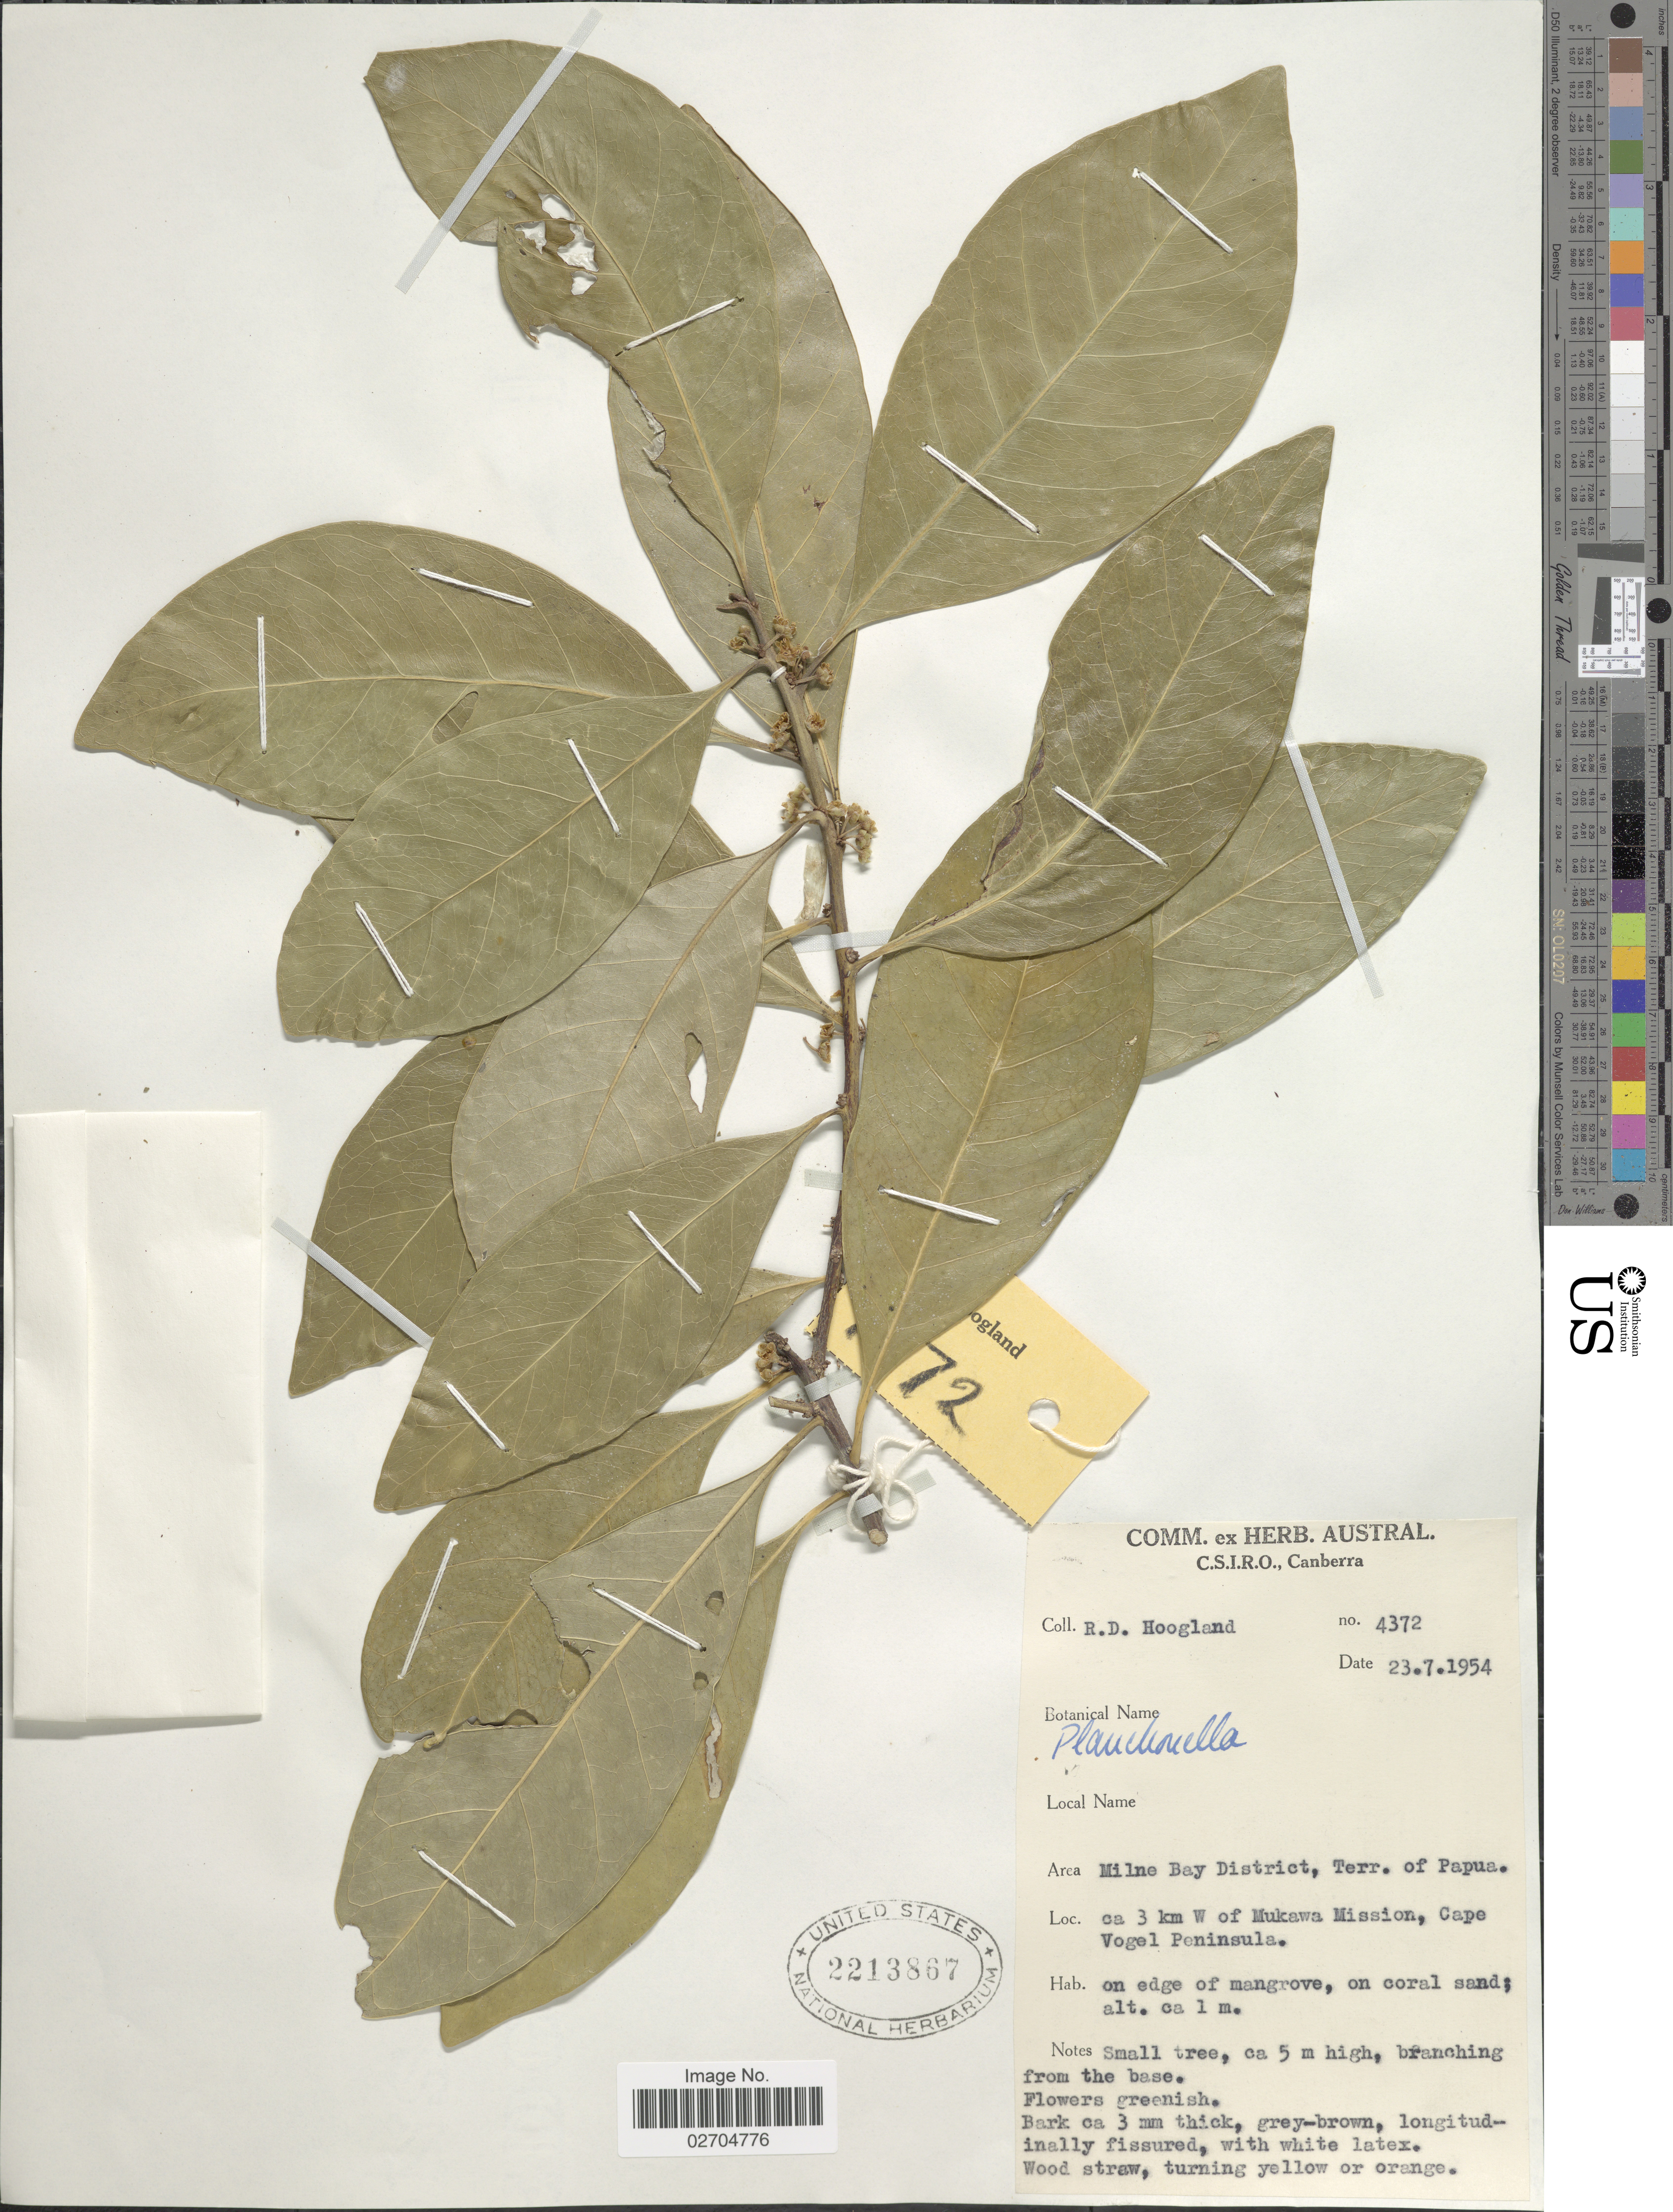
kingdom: Plantae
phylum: Tracheophyta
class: Magnoliopsida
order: Ericales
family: Sapotaceae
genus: Planchonella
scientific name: Planchonella sp.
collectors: R. D. Hoogland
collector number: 7372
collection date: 1954-07-23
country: Papua New Guinea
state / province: Milne Bay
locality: Milne Bay District, Terr. of Papua. Ca. 3 km W of Mukawa Mission, Cape Vogel Peninsula. On edge of mangrove, on coral sand.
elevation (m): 1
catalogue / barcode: US 2213867